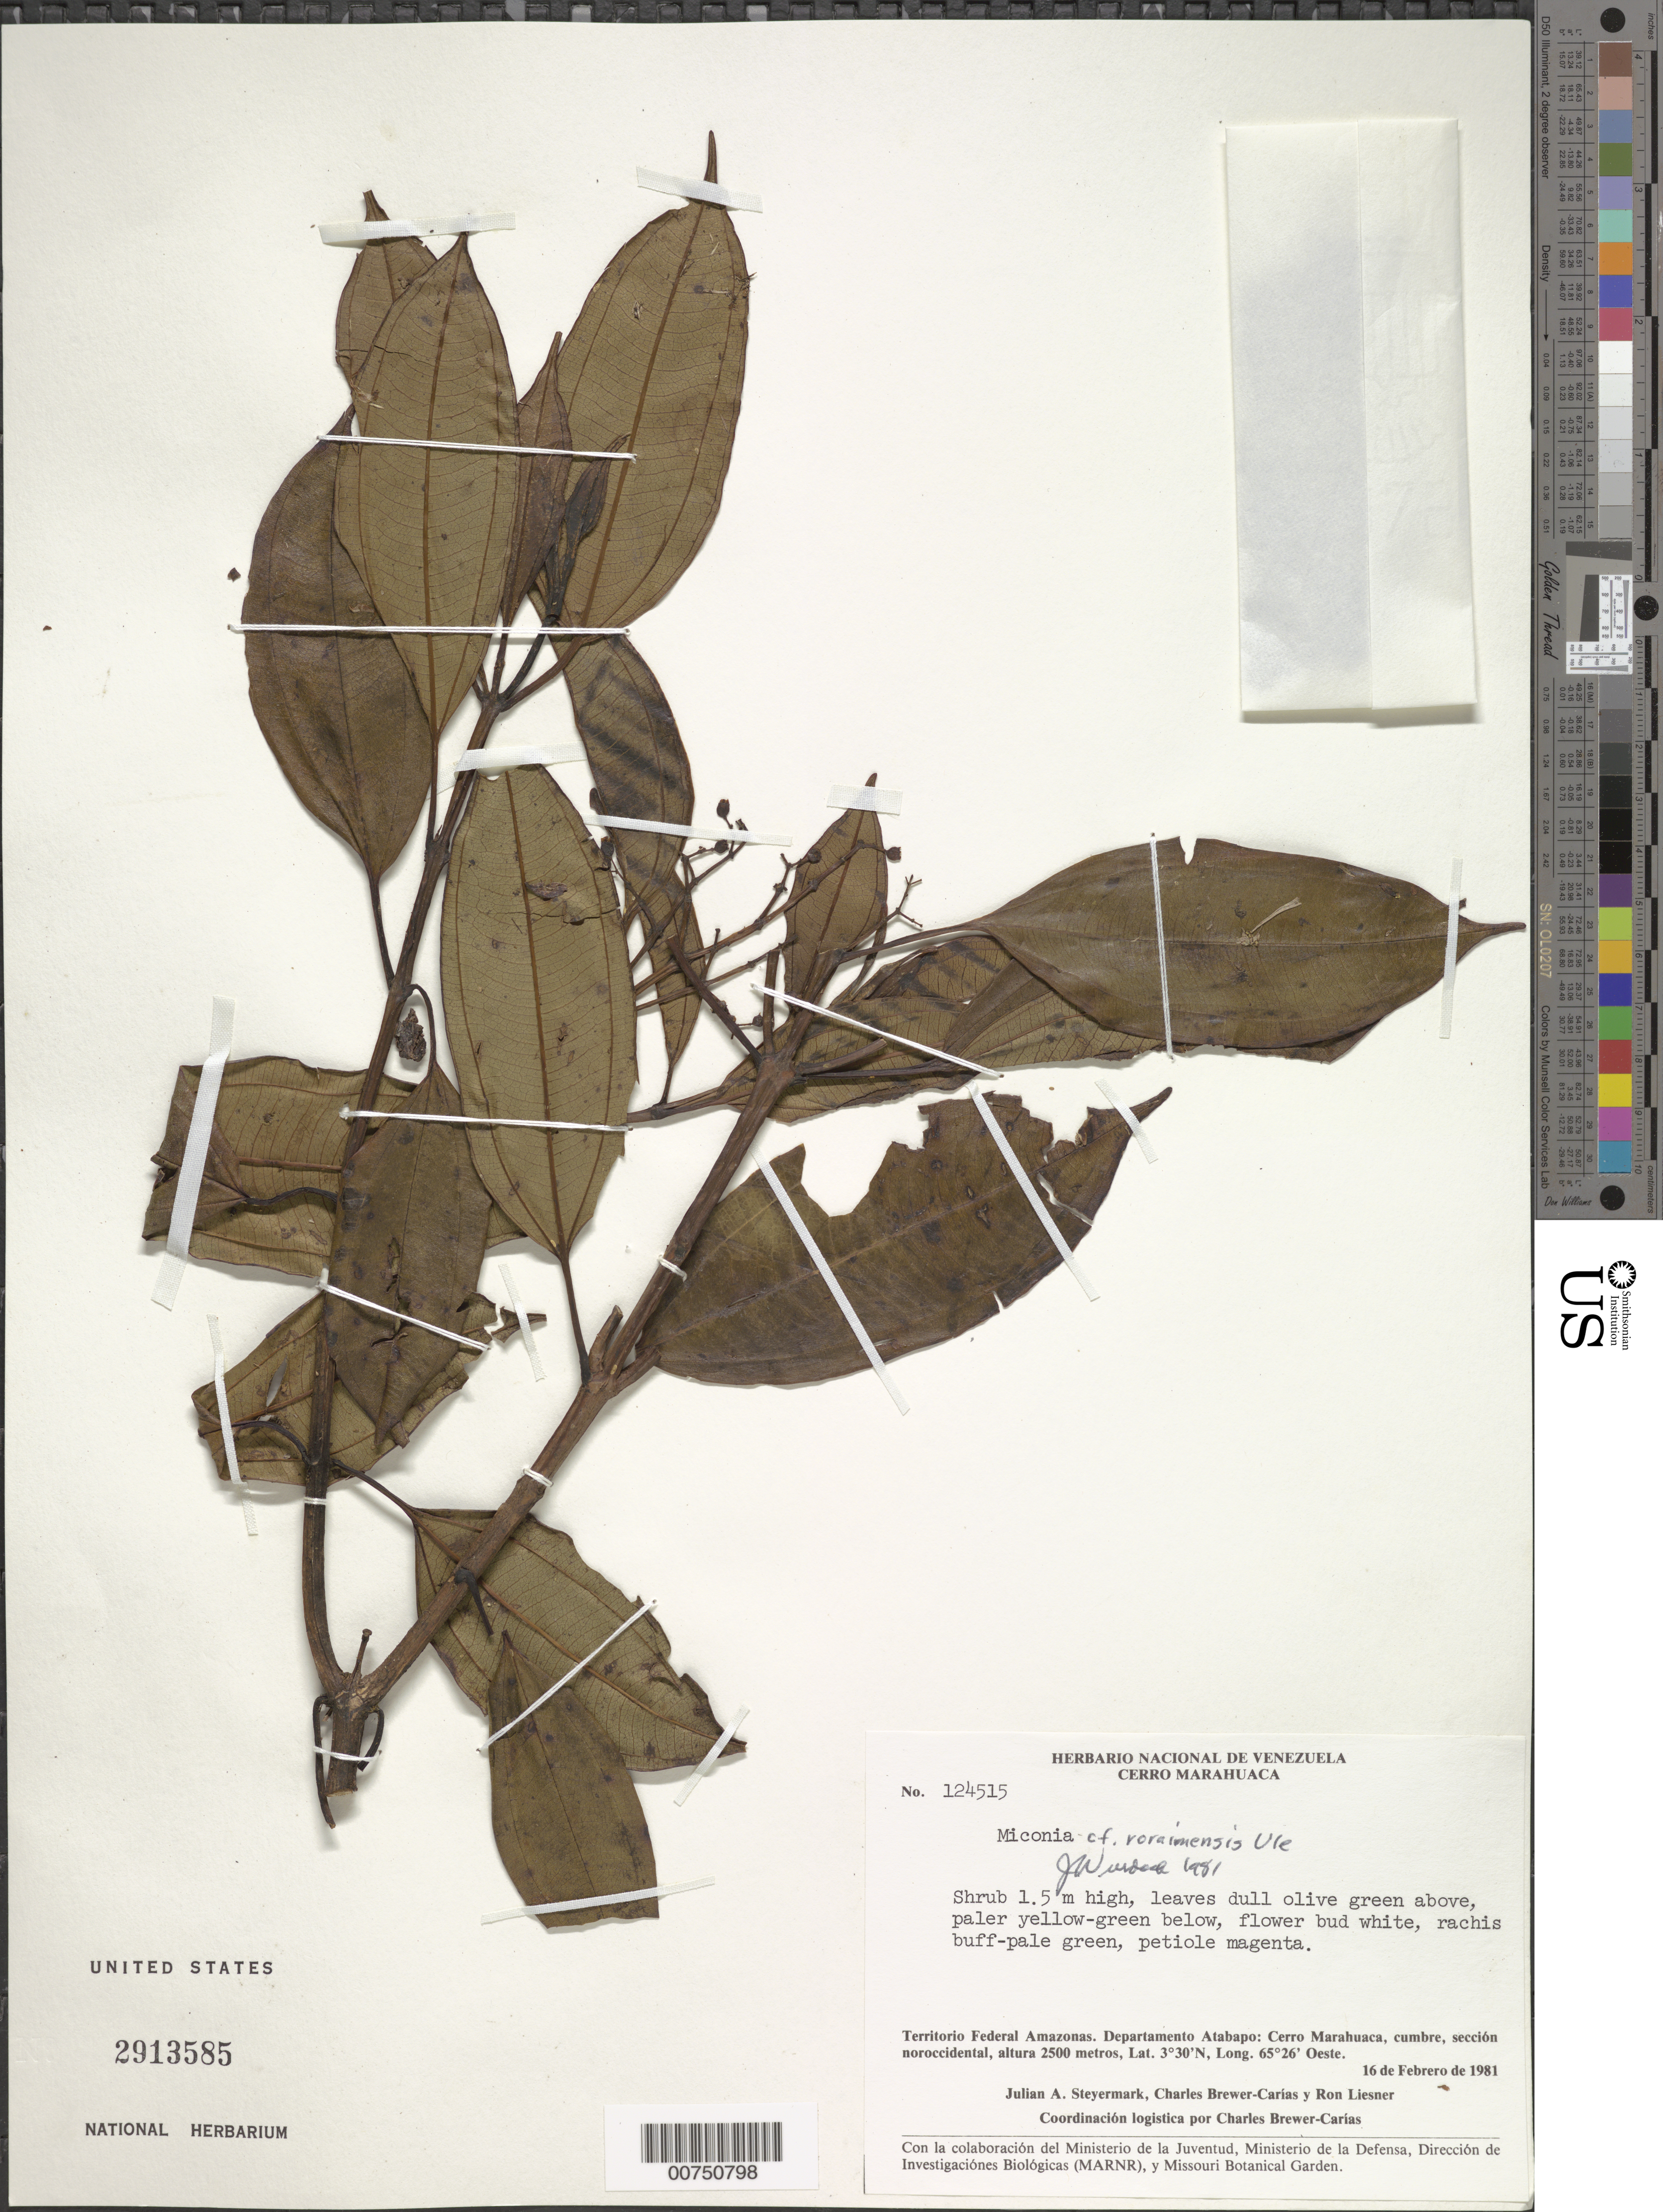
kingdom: Plantae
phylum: Tracheophyta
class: Magnoliopsida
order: Myrtales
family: Melastomataceae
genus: Miconia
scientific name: Miconia roraimensis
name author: Ule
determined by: Wurdack, John J., (US), US (UNITED STATES)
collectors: J. Steyermark, C. Brewer-Carias & R. L. Liesner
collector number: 124515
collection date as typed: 16-Feb-81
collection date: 1981-02-16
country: Venezuela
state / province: Amazonas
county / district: Atures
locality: Cerro Marahuaca, cumbre, seccion NO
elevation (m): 2500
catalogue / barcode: US 2913585